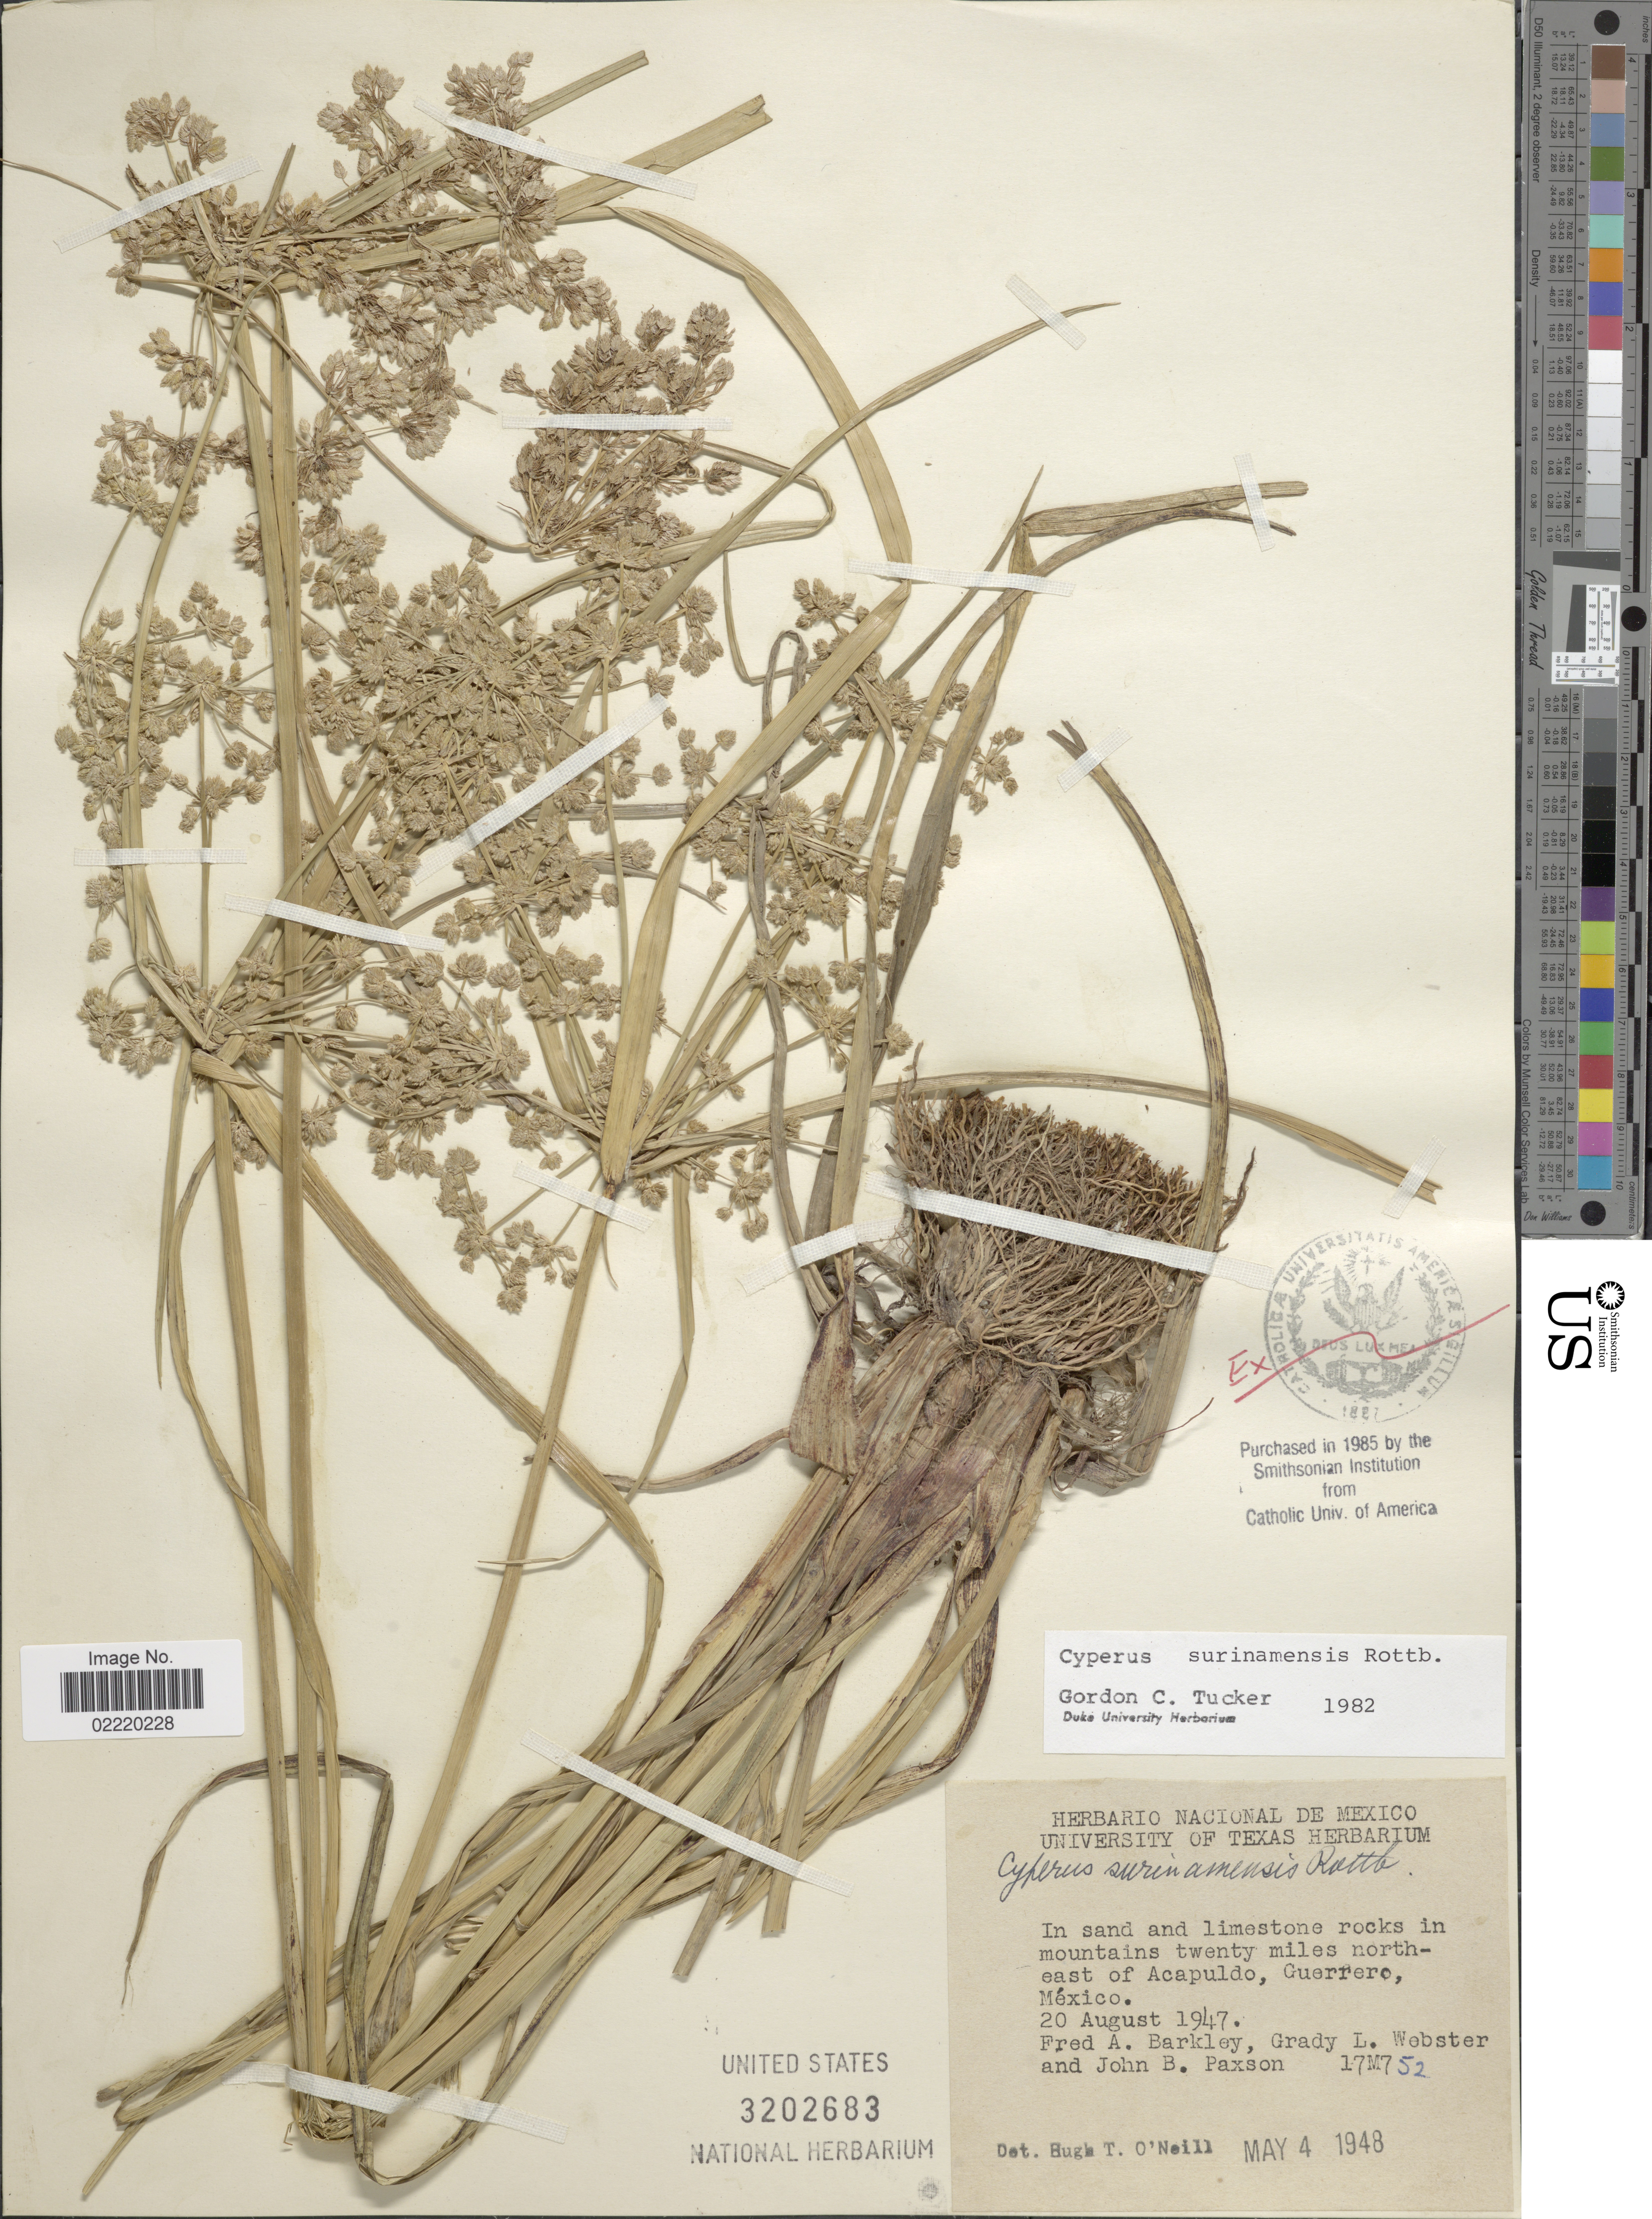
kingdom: Plantae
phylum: Tracheophyta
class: Liliopsida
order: Poales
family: Cyperaceae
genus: Cyperus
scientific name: Cyperus surinamensis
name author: Rottb.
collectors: F. A. Barkley, G. L. Webster & J. B. Paxson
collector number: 17M752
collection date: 1947-08-20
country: Mexico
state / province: Guerrero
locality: In sand and limestone rocks in mountains twenty miles northeast of Acapuldo.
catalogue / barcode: US 3202683